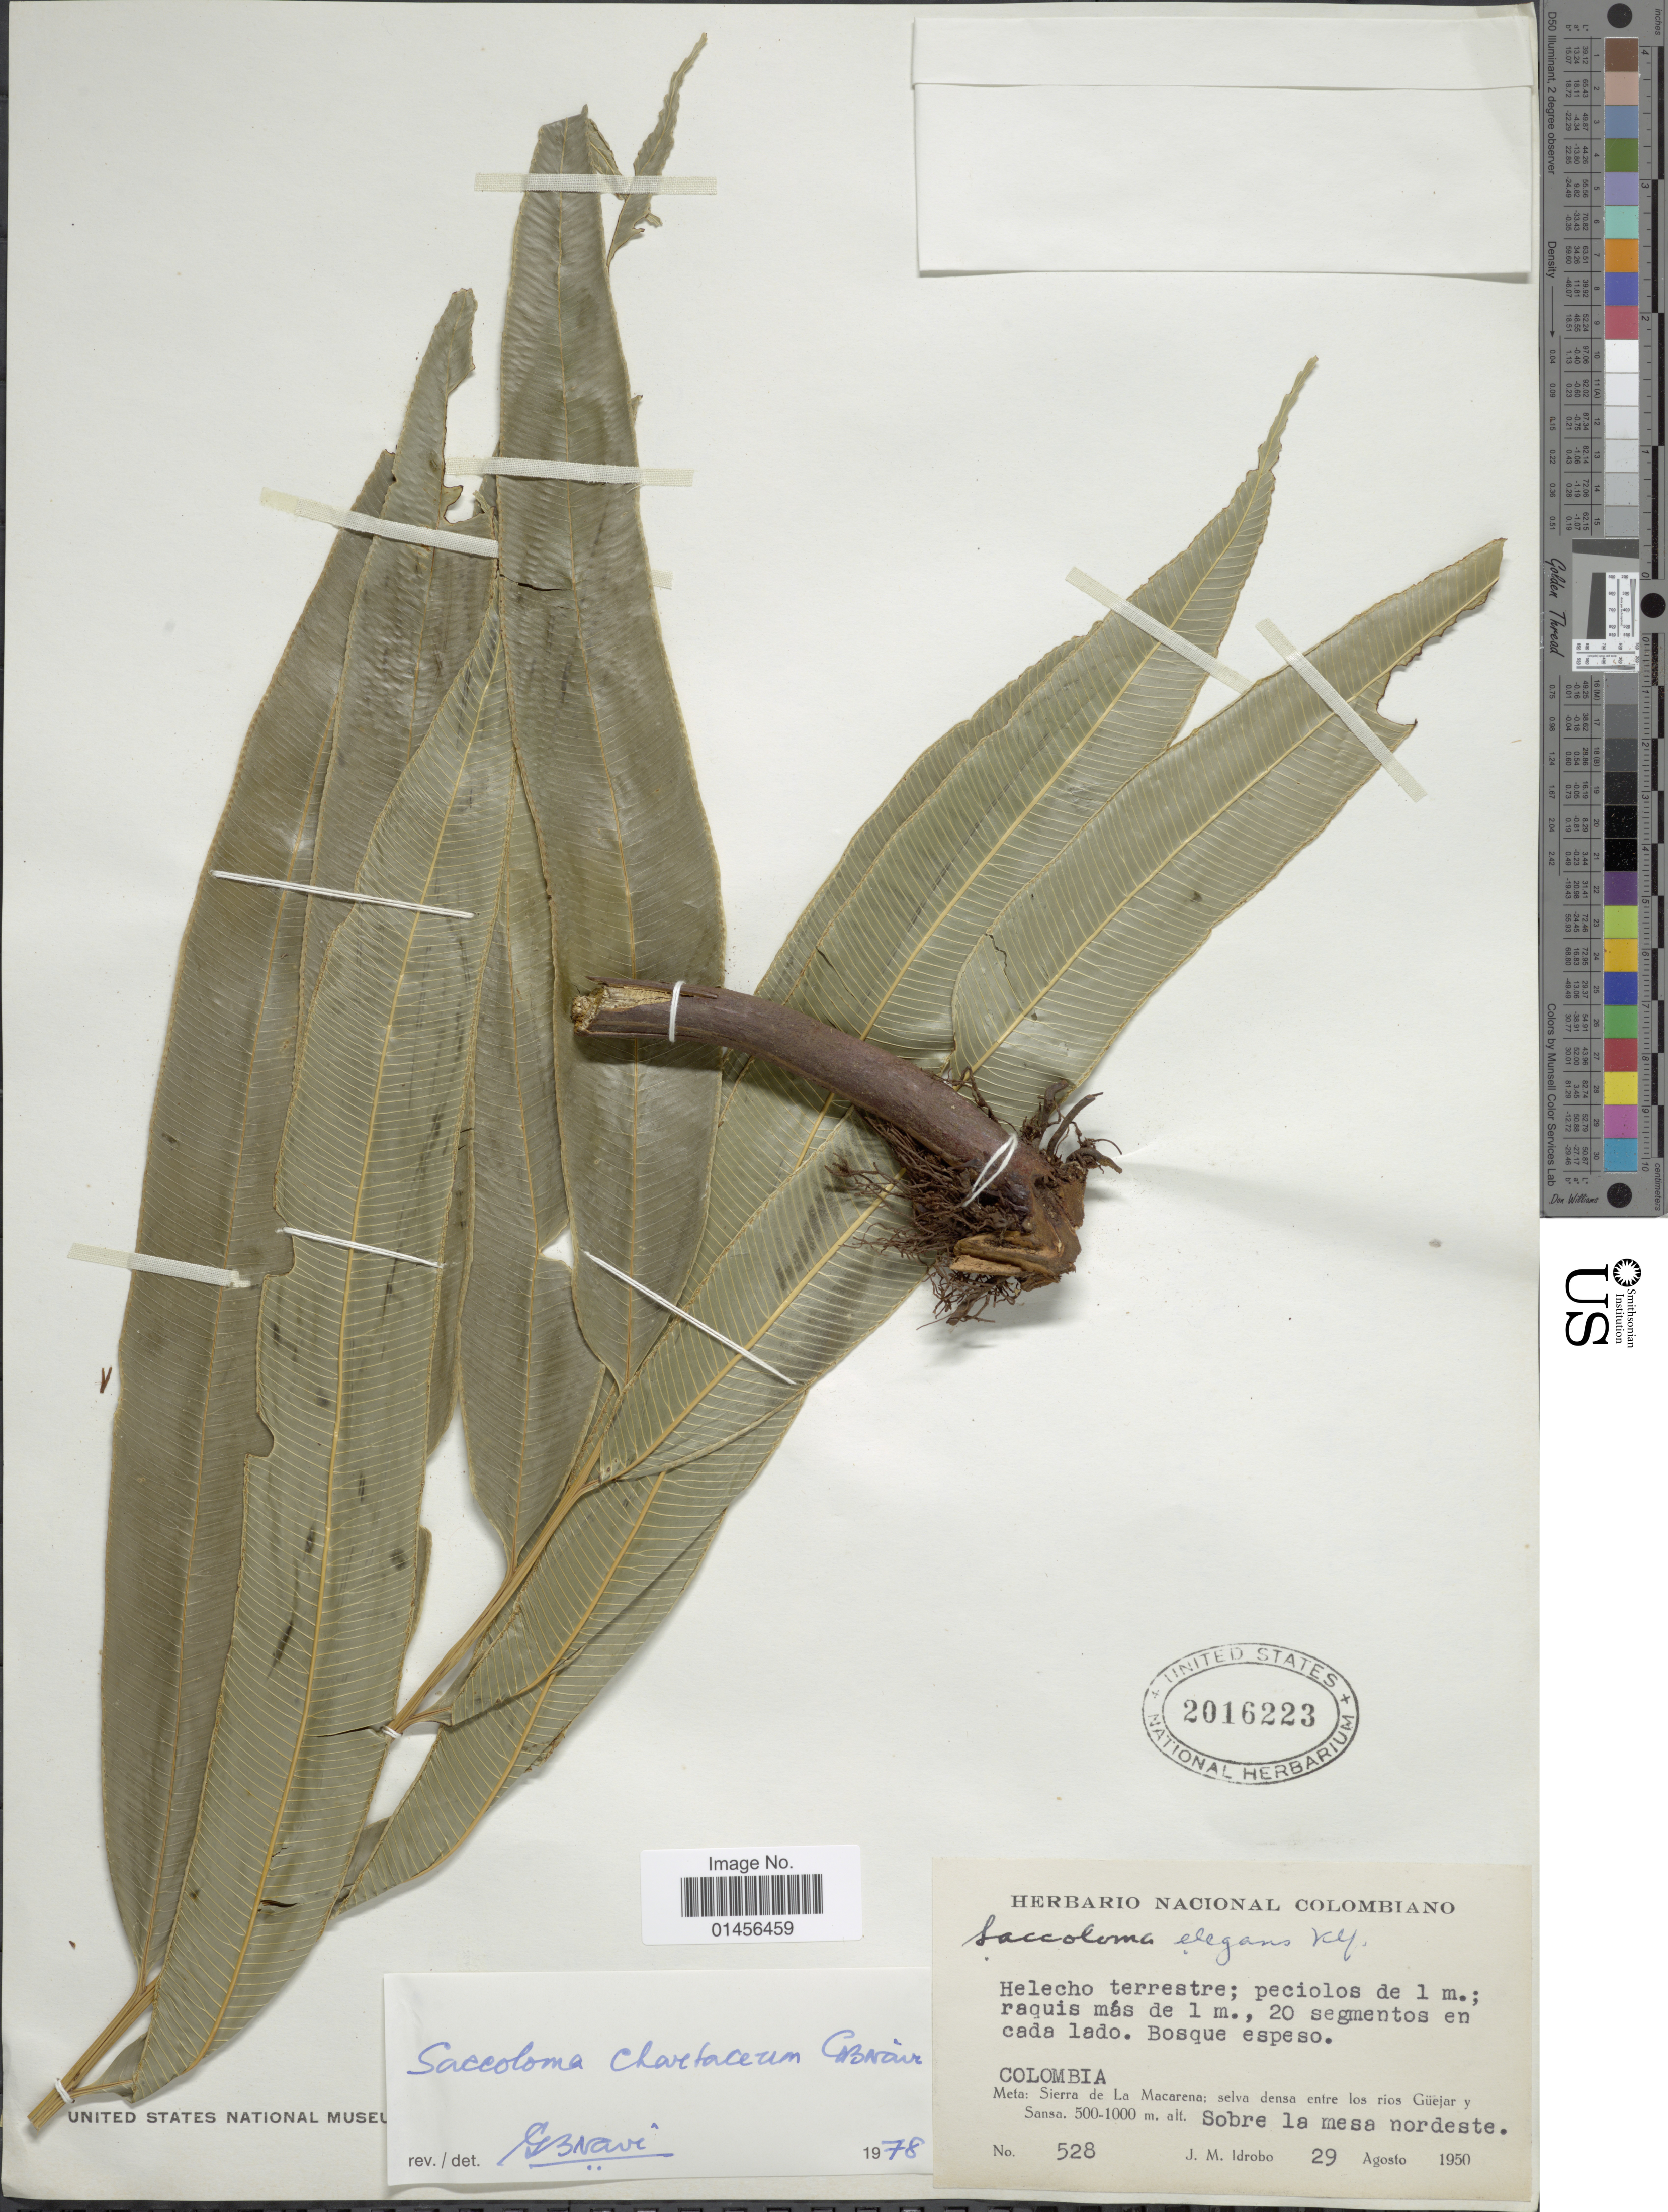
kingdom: Plantae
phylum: Tracheophyta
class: Polypodiopsida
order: Polypodiales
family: Saccolomataceae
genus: Saccoloma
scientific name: Saccoloma elegans subsp. chartaceum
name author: Cremers & K.U. Kramer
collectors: J. M. Idrobo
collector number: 528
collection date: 1950-08-29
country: Colombia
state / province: Meta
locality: Sierra de La Macarena: selva densa entre los rios Güejar y Sansa. Sobre la mesa nordeste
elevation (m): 500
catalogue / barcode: US 2016223